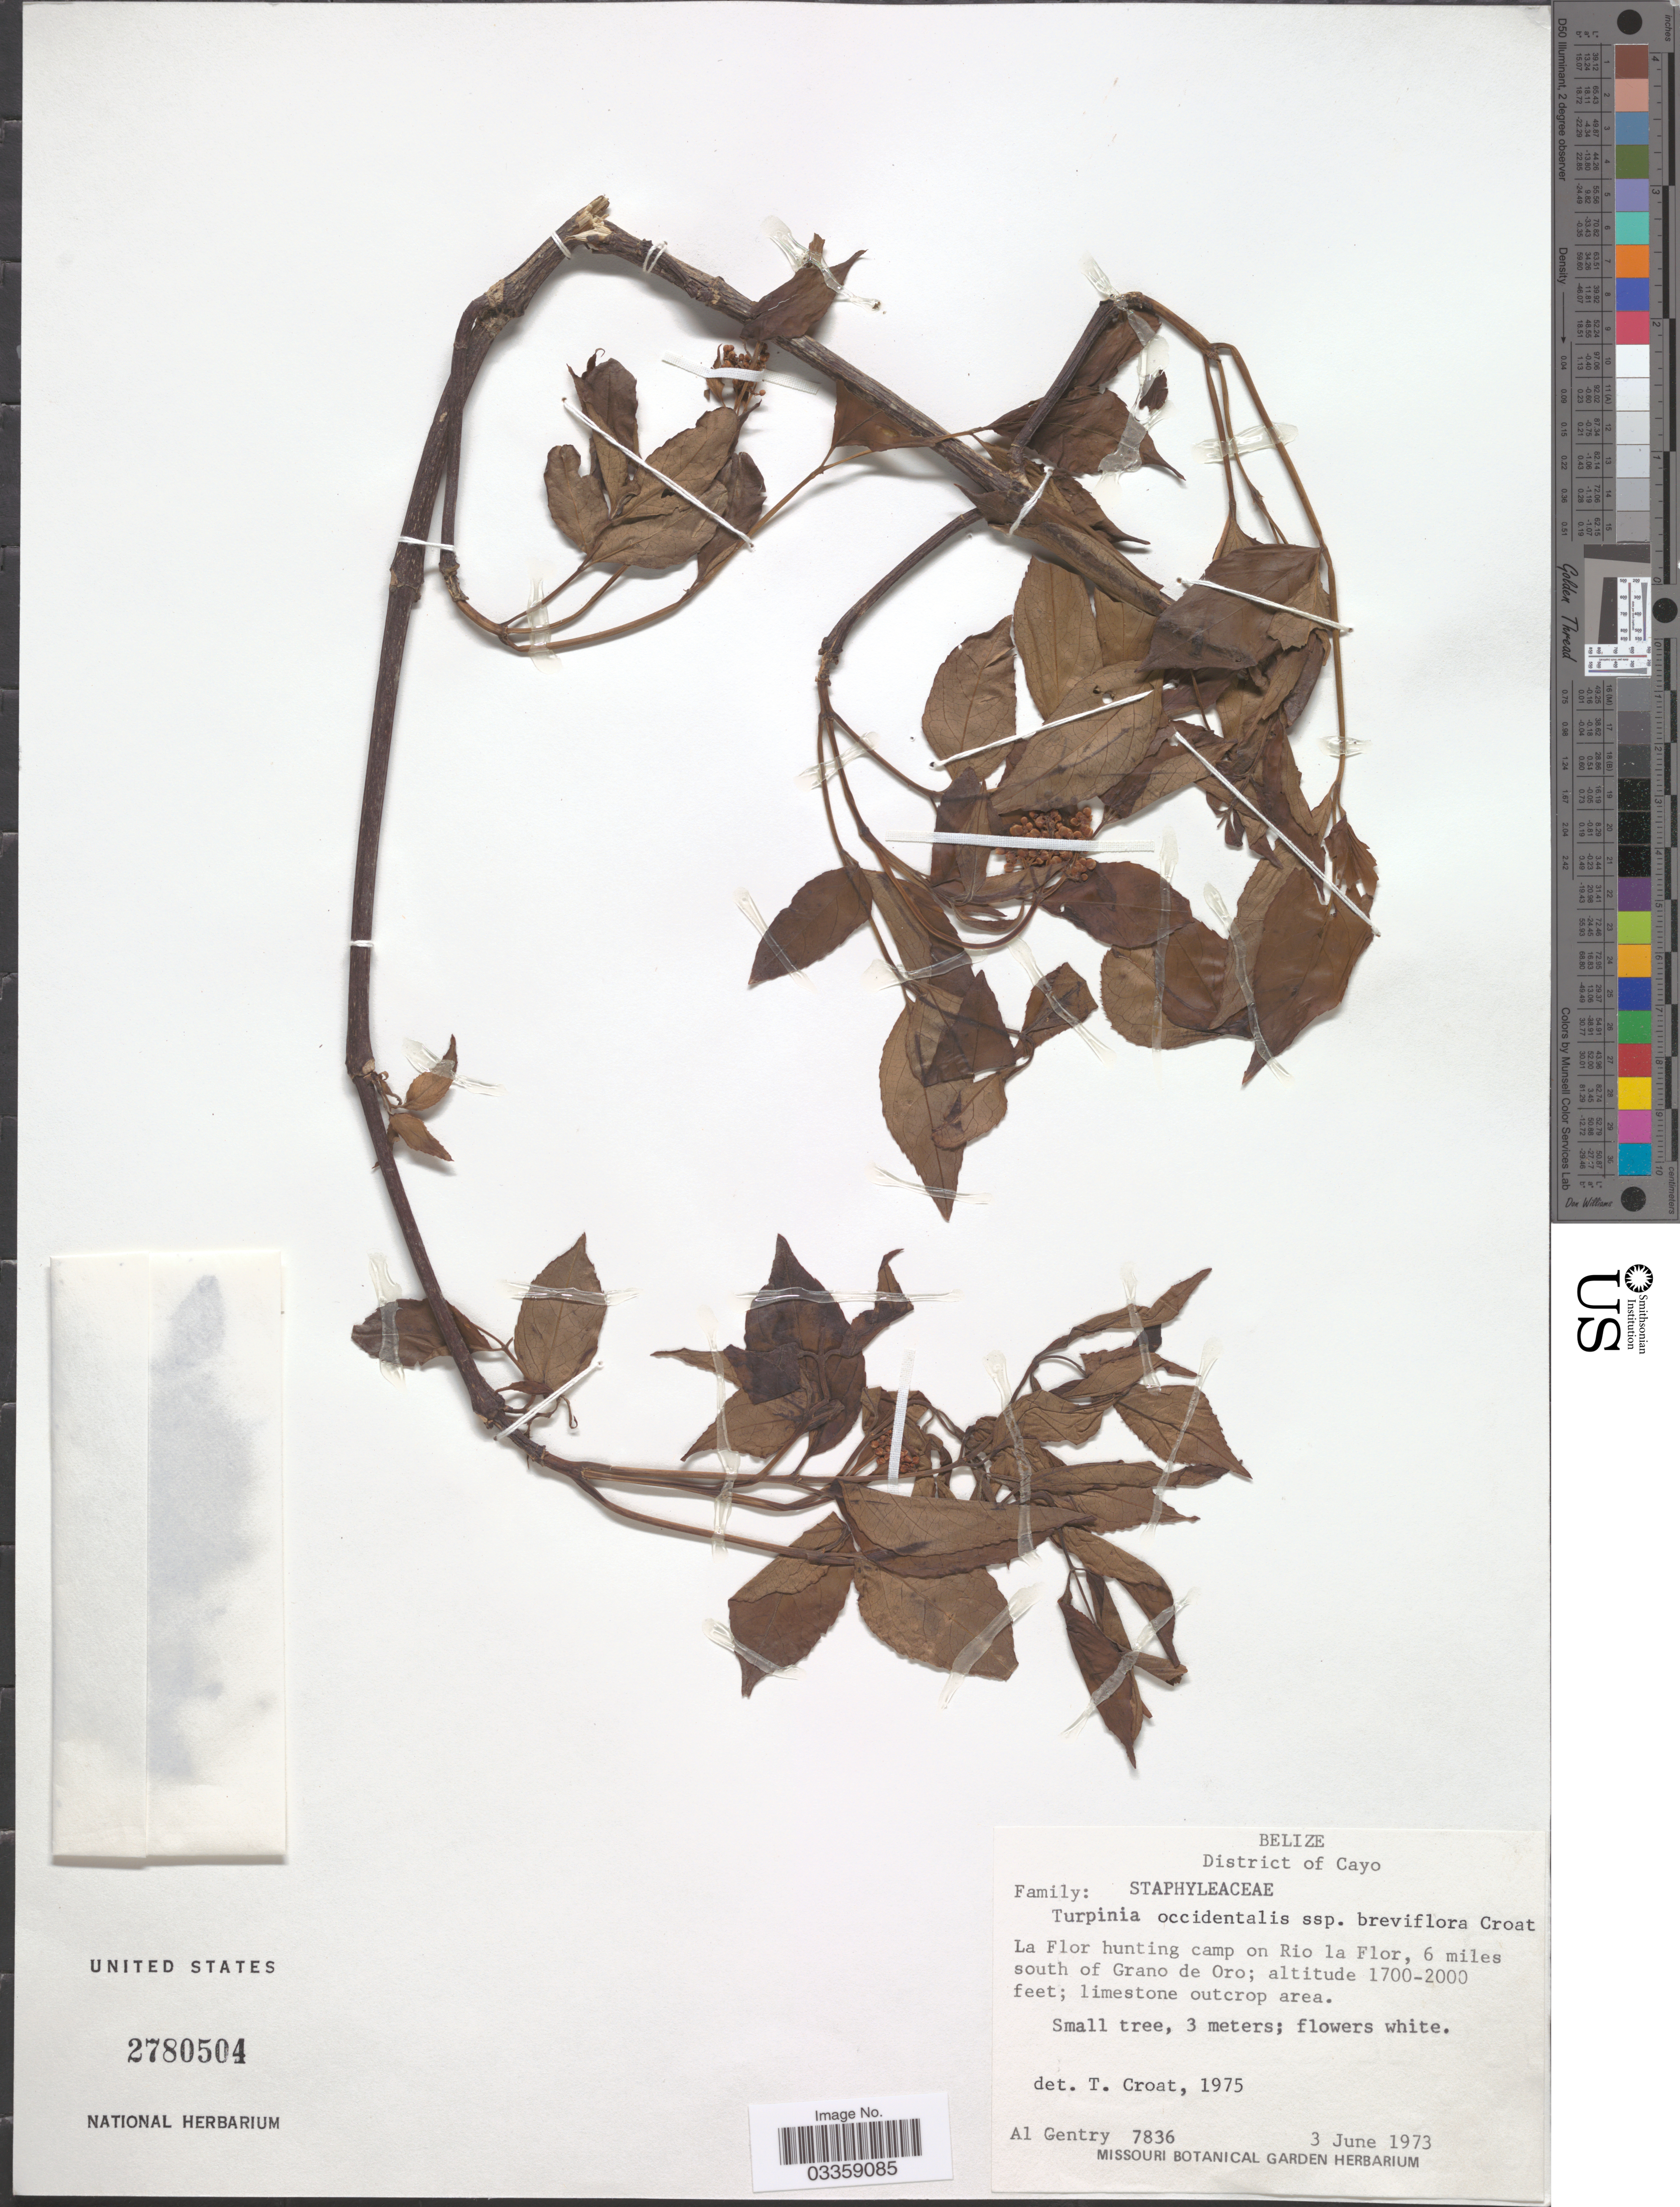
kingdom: Plantae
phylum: Tracheophyta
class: Magnoliopsida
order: Crossosomatales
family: Staphyleaceae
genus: Turpinia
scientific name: Turpinia occidentalis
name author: (Sw.) G. Don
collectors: A. H. Gentry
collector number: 7836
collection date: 1973-06-03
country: Belize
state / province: Cayo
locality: District of Cayo. La Flor hunting camp in Rio la Flor, 6 miles south of Grano de Oro.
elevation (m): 518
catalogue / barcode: US 2780504